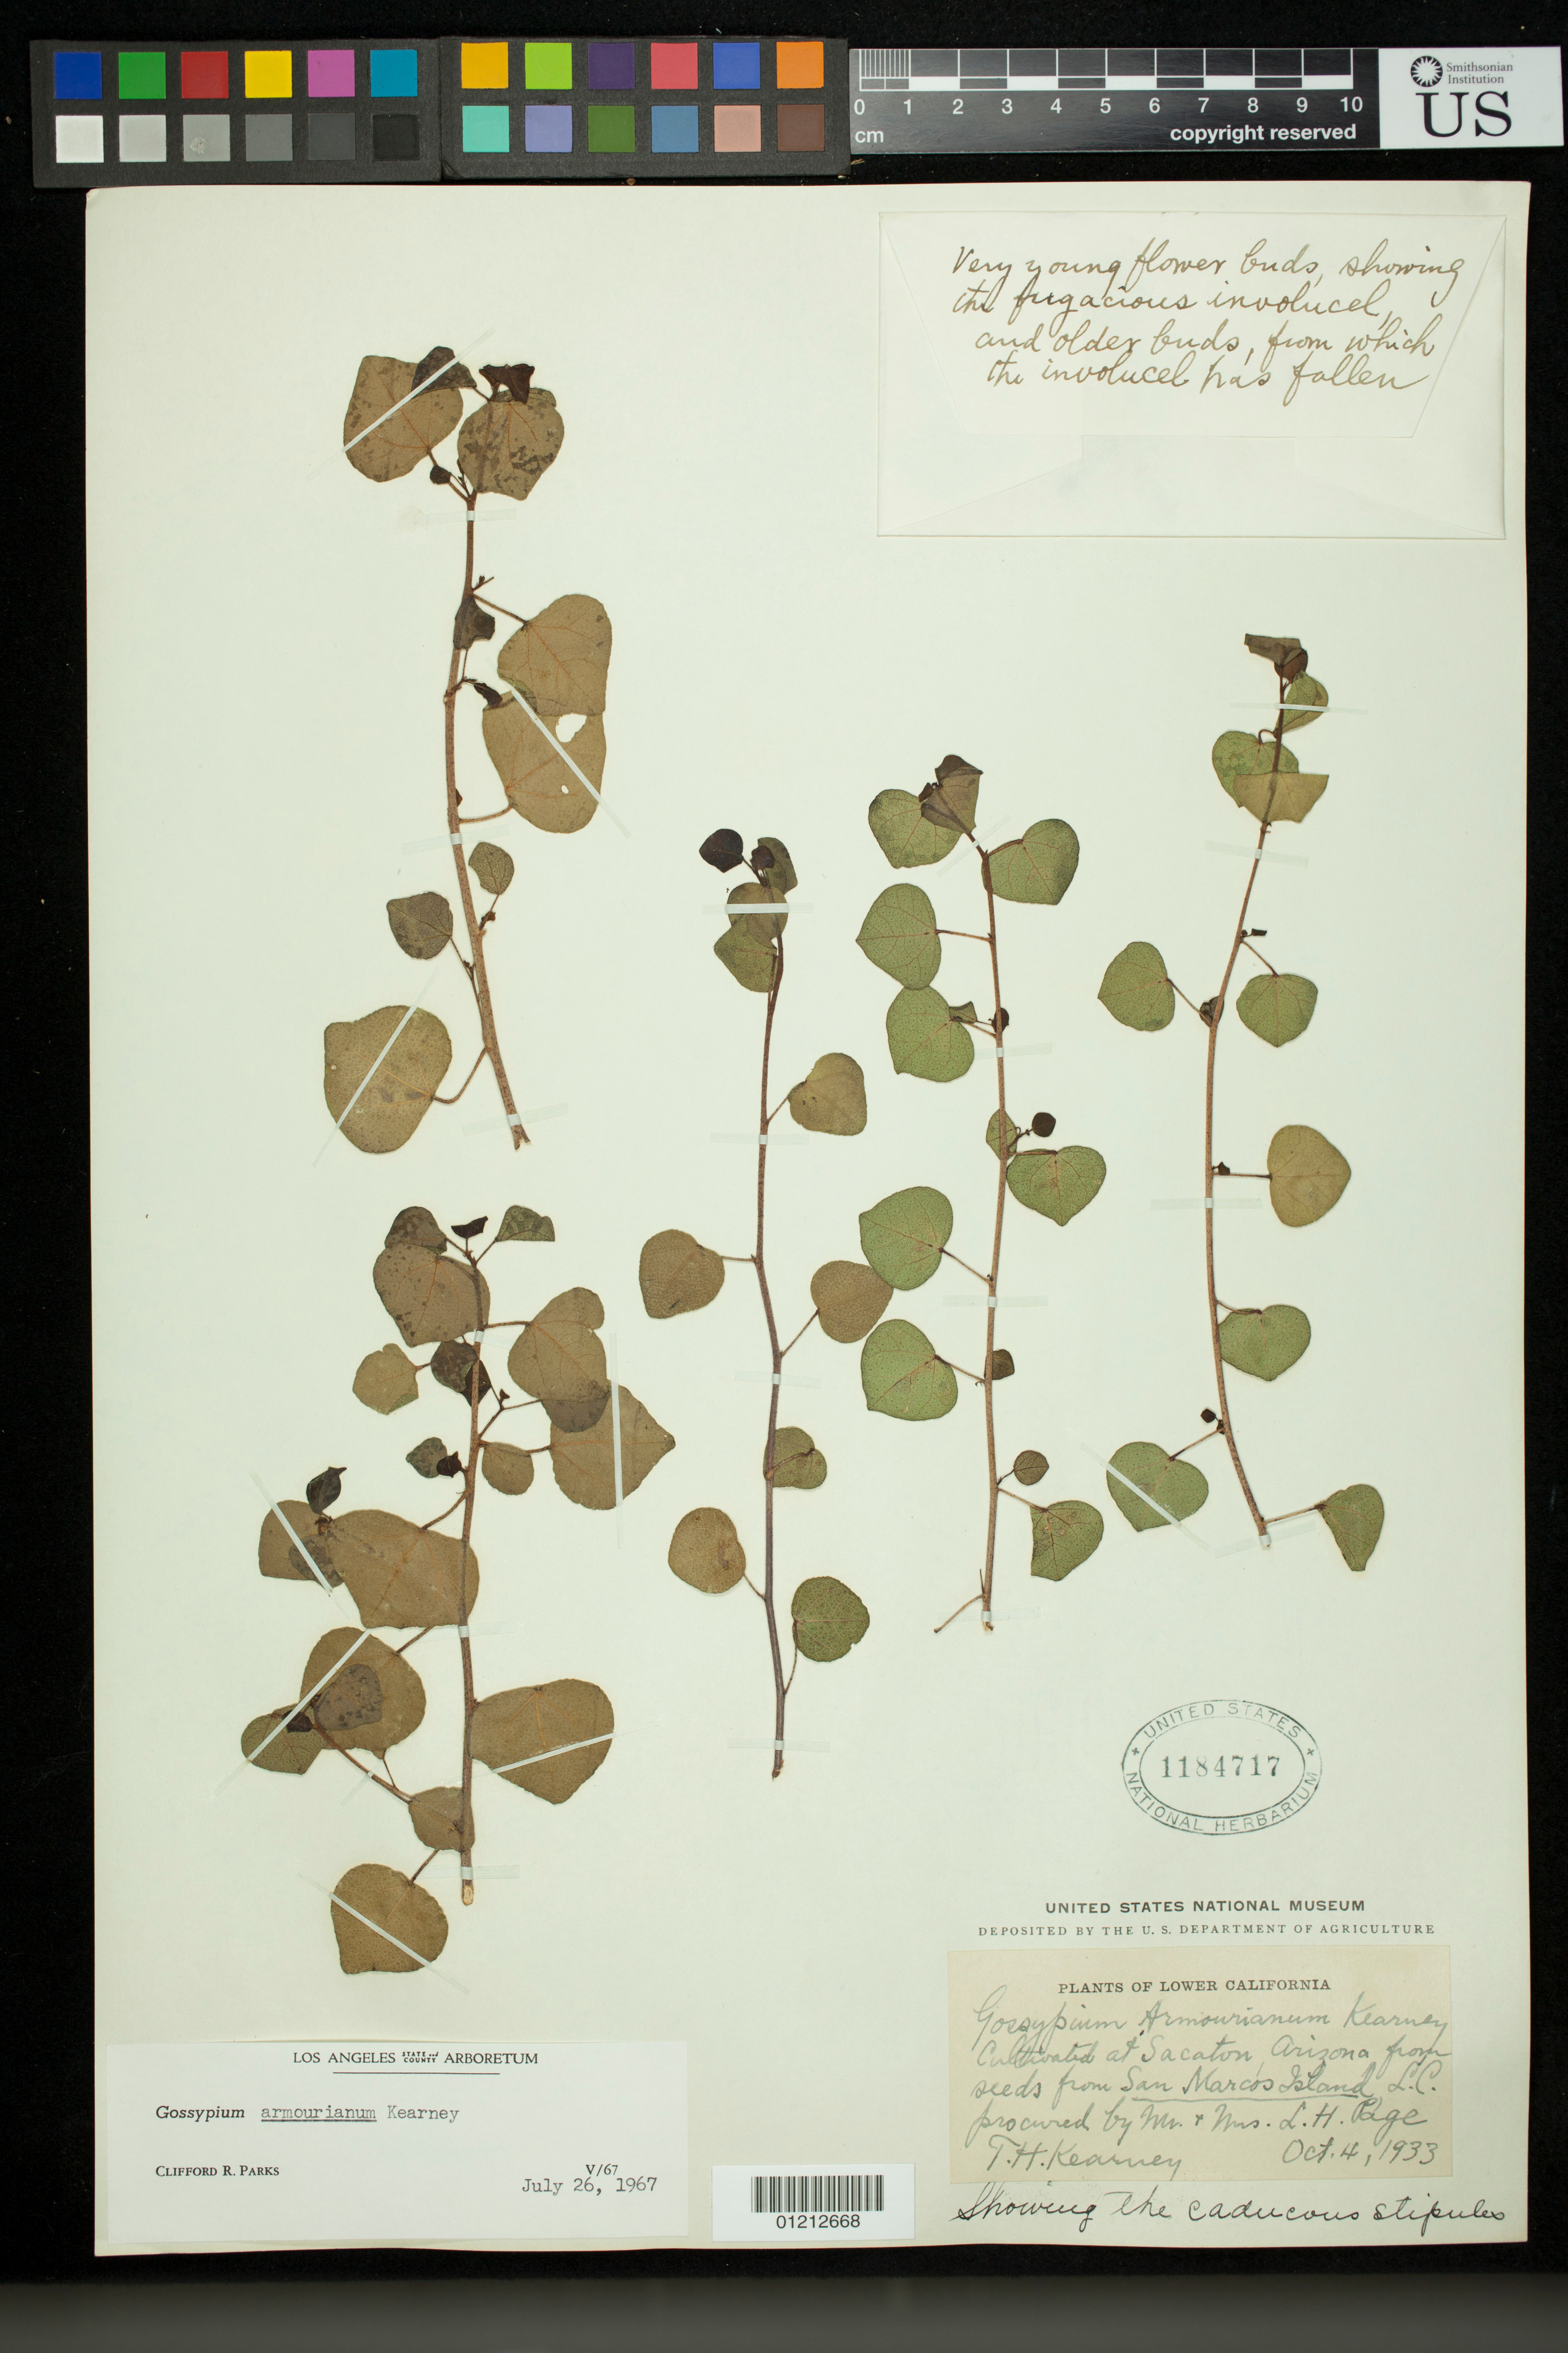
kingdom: Plantae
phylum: Tracheophyta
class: Magnoliopsida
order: Malvales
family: Malvaceae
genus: Gossypium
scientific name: Gossypium armourianum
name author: Kearney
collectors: T. H. Kearney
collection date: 1933-10-04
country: United States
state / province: Arizona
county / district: Pinal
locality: Sacaton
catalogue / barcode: US 1184717